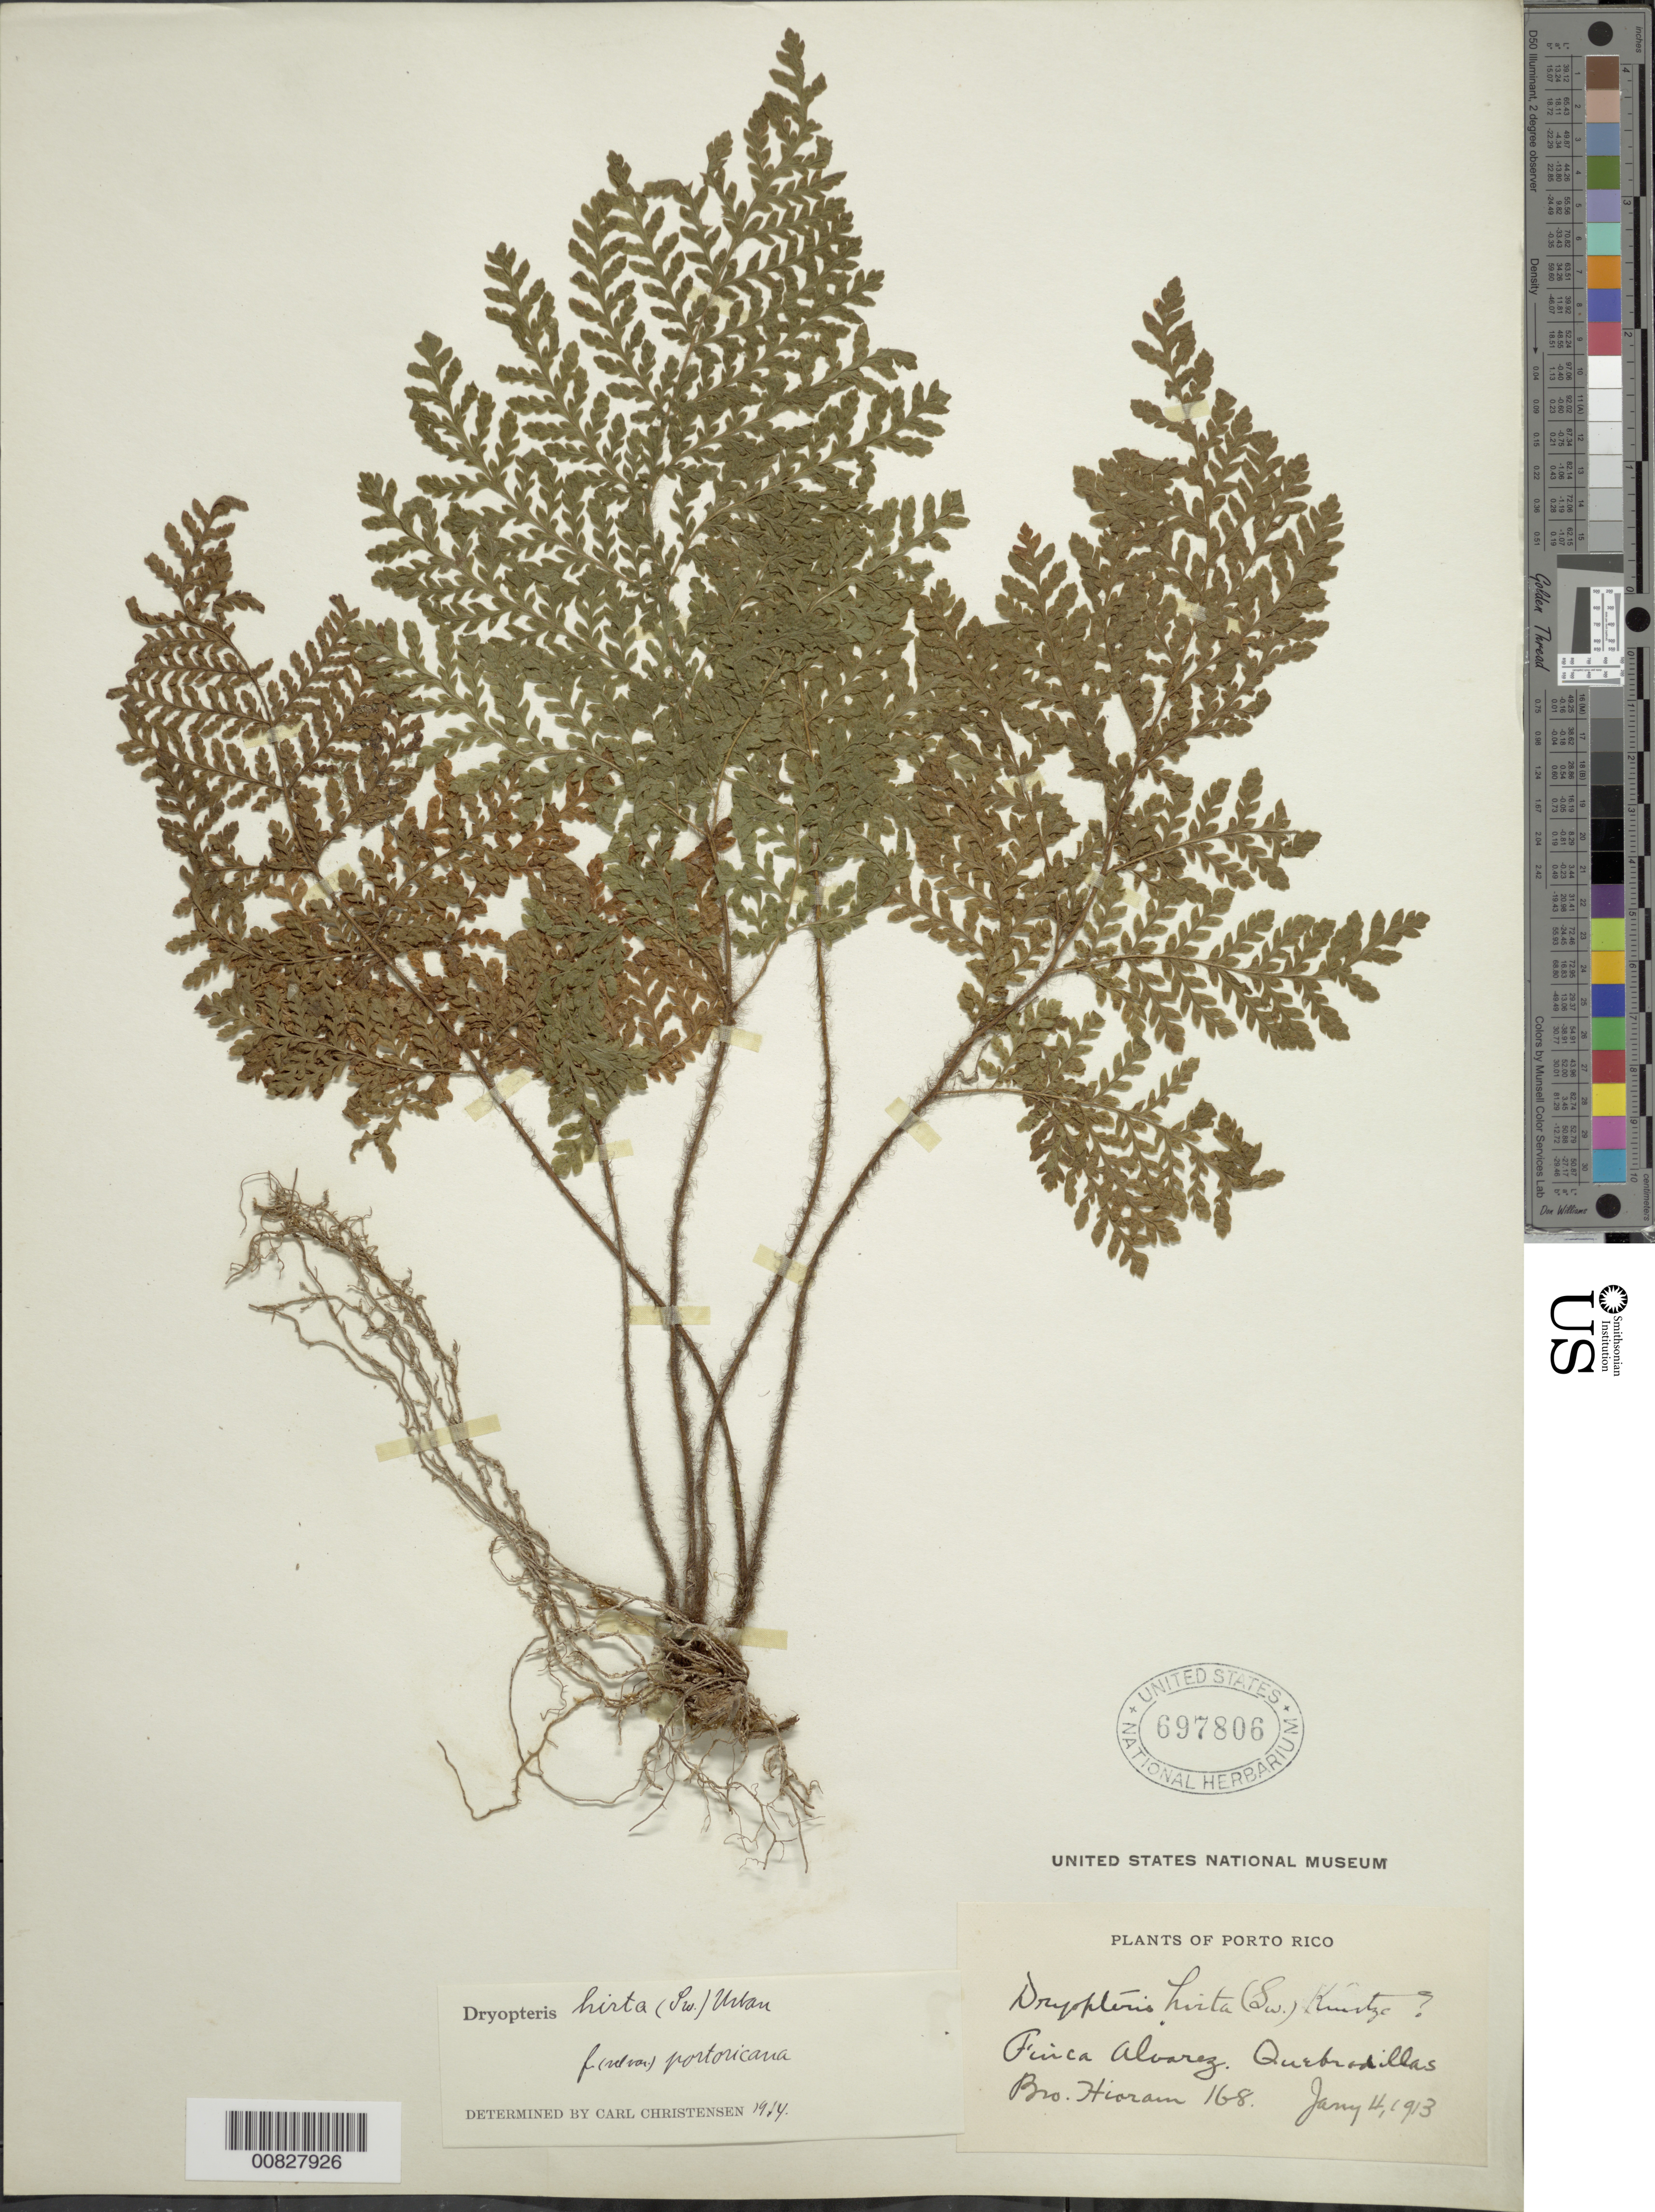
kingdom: Plantae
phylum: Tracheophyta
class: Polypodiopsida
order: Polypodiales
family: Dryopteridaceae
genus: Ctenitis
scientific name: Ctenitis hirta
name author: (Sw.) Ching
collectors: Bro. Hioram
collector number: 168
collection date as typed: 04 Jan 1913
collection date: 1913-01-04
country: Puerto Rico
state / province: Quebradillas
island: Puerto Rico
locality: Finca Alvarez, Quebradillas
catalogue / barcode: US 697806